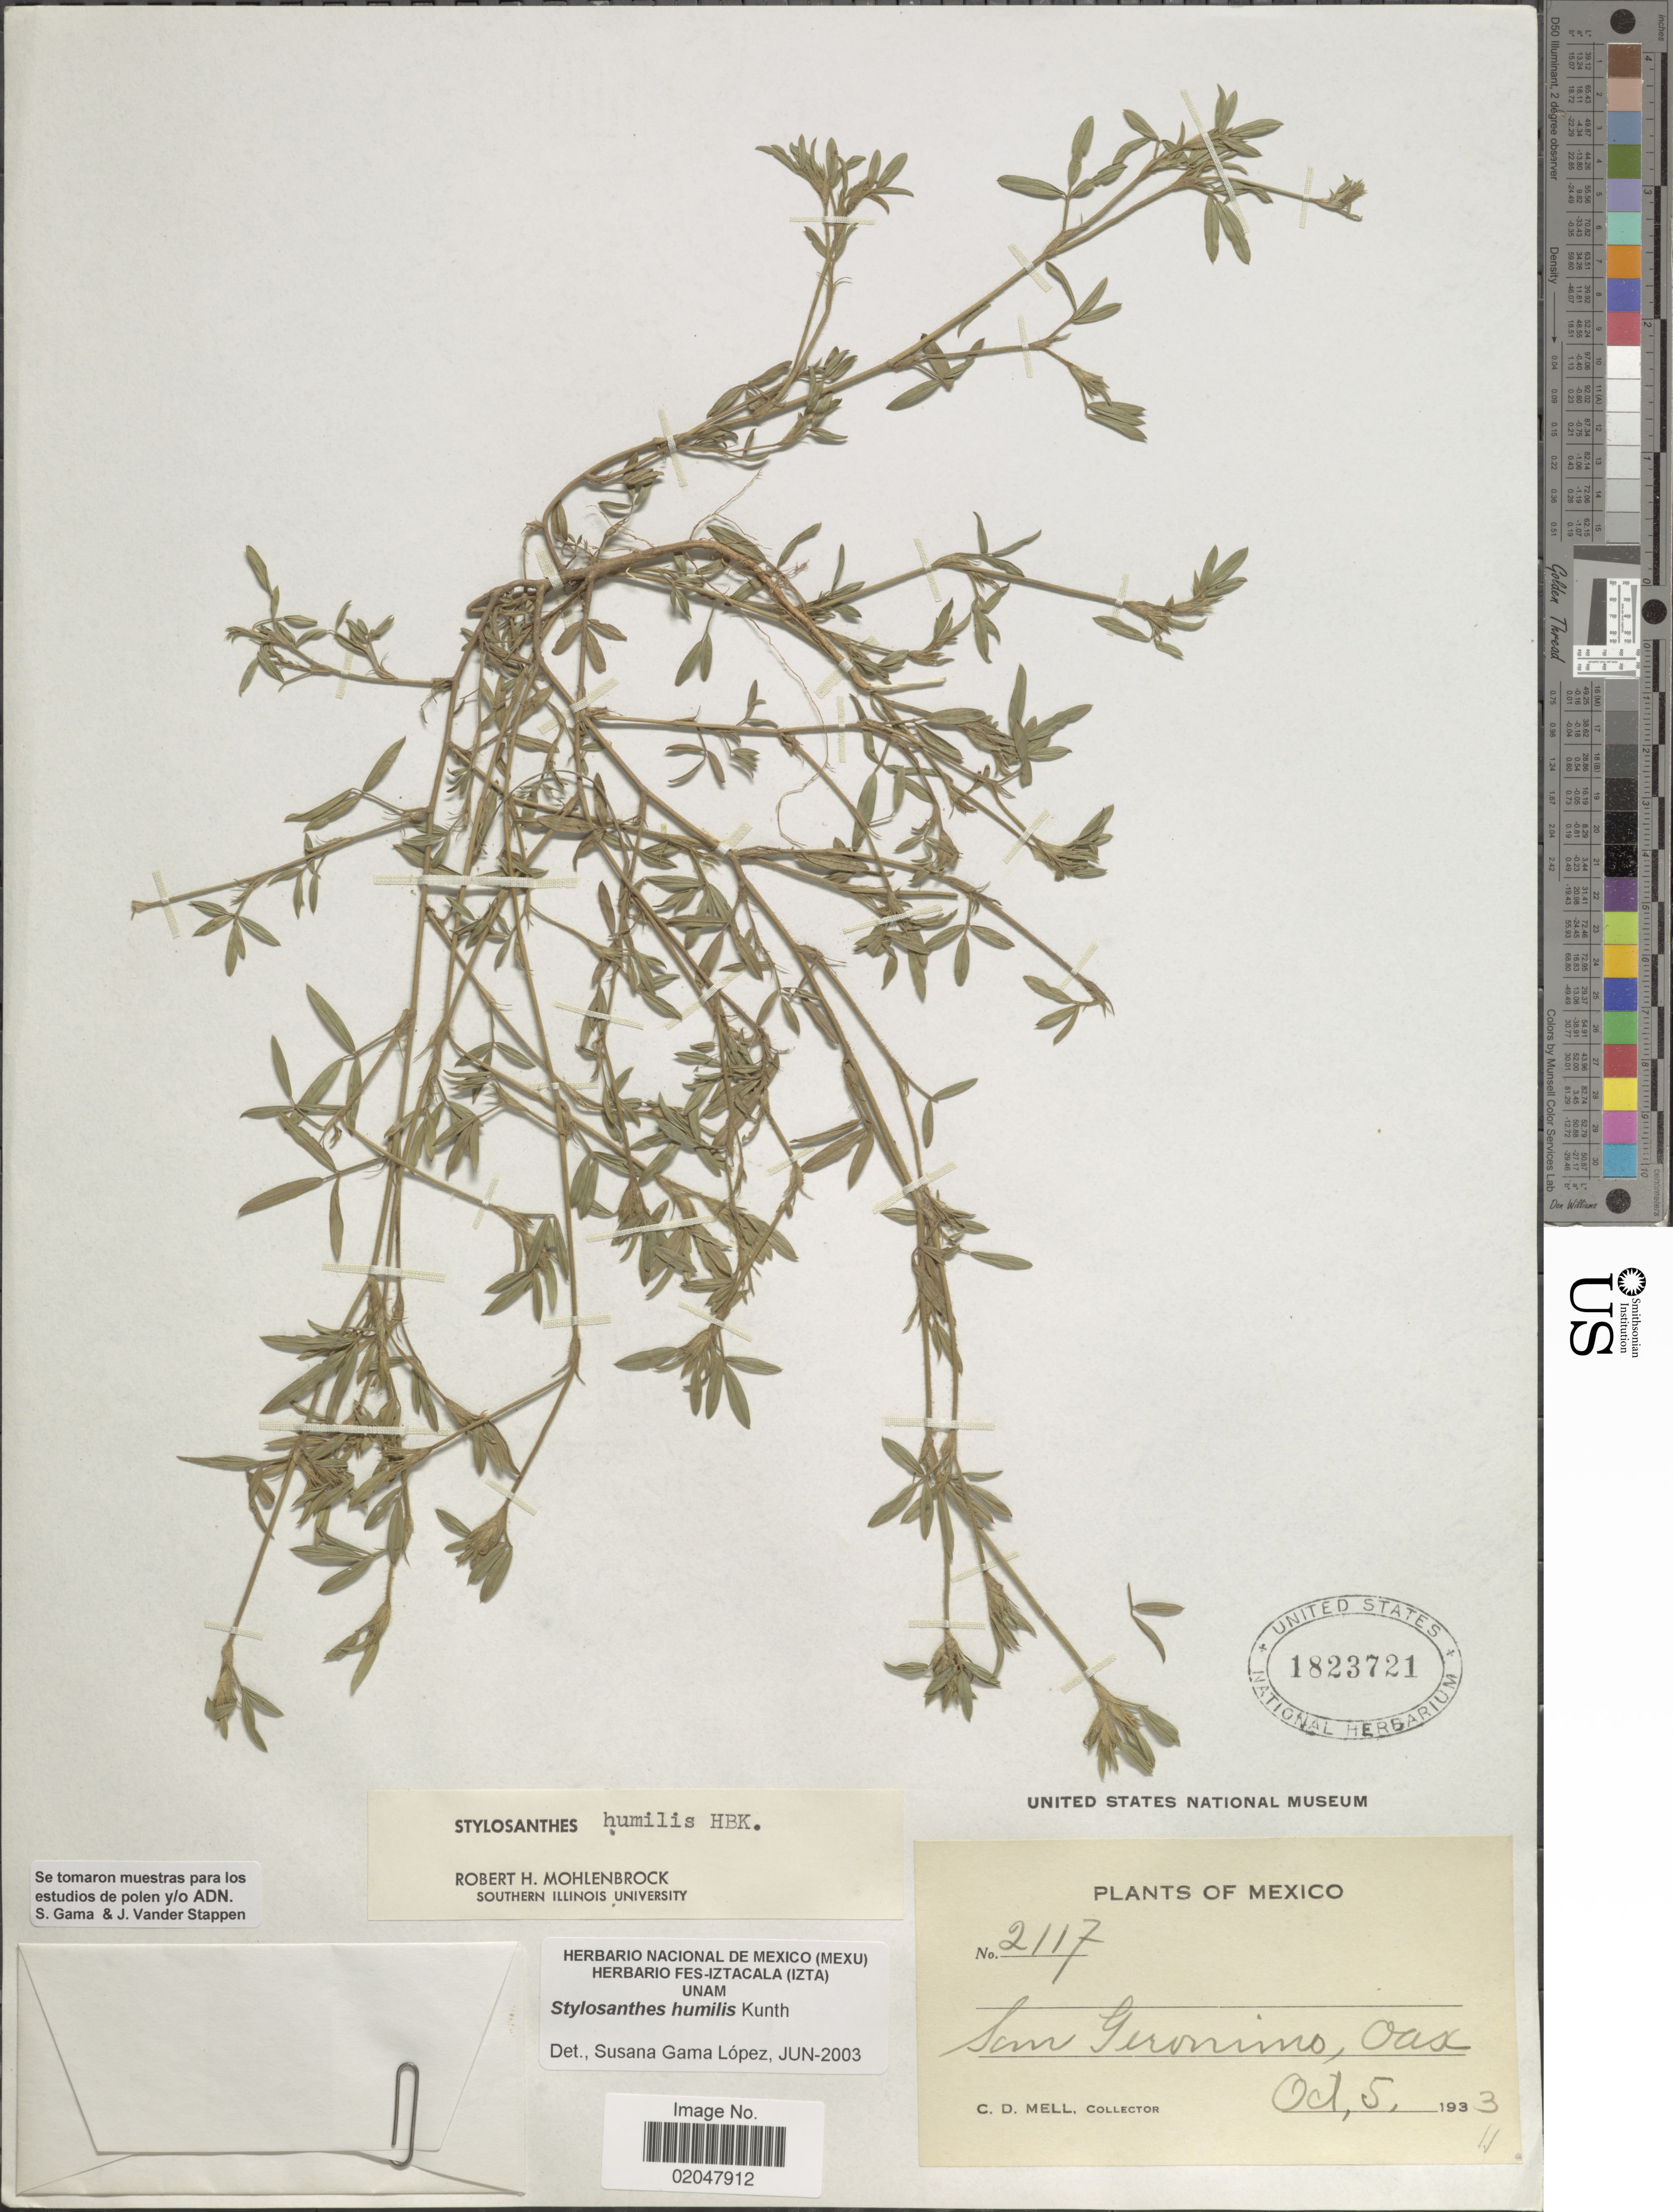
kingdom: Plantae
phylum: Tracheophyta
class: Magnoliopsida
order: Fabales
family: Fabaceae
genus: Stylosanthes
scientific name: Stylosanthes humilis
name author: Kunth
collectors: C. D. Mell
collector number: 2117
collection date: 1933-10-05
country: Mexico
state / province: Oaxaca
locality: San Geronimo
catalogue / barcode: US 1823721